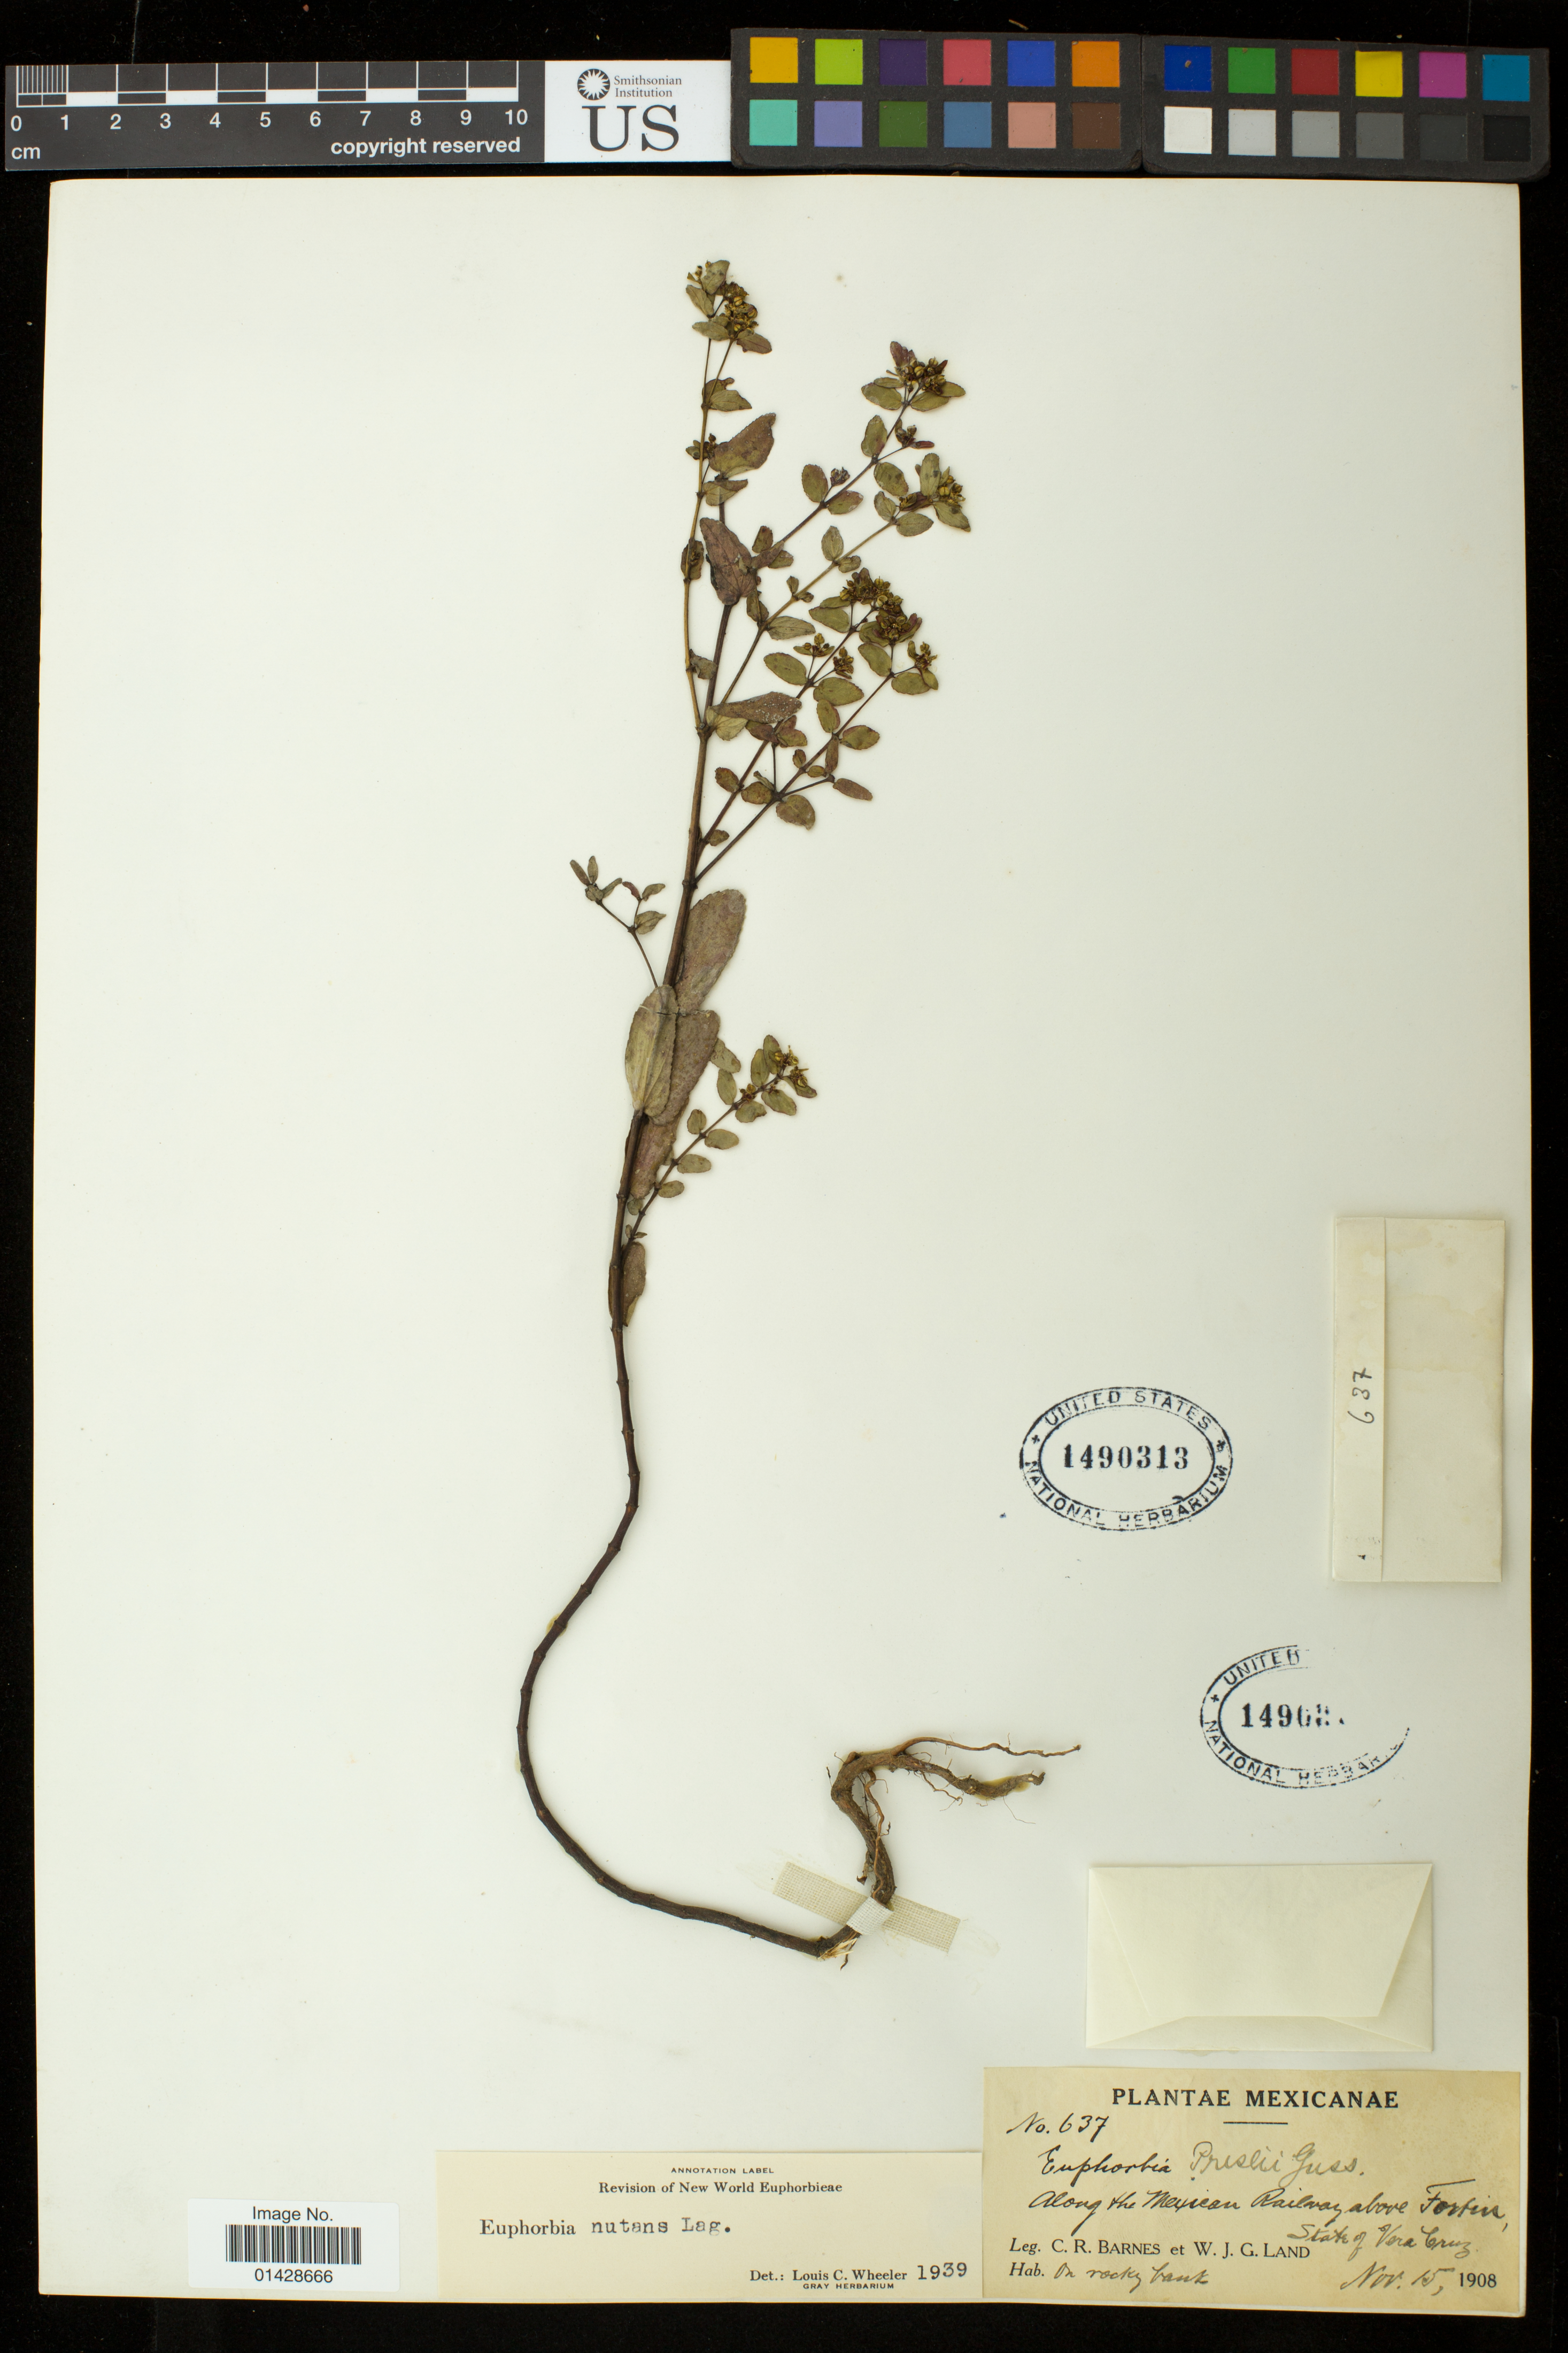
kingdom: Plantae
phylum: Tracheophyta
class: Magnoliopsida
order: Malpighiales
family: Euphorbiaceae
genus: Euphorbia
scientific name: Euphorbia nutans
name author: Lag.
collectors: C. R. Barnes & W. J. G. Land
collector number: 637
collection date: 1908-11-15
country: Mexico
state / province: Veracruz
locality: Along the Mexican Railway above Fortin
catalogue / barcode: US 1490313